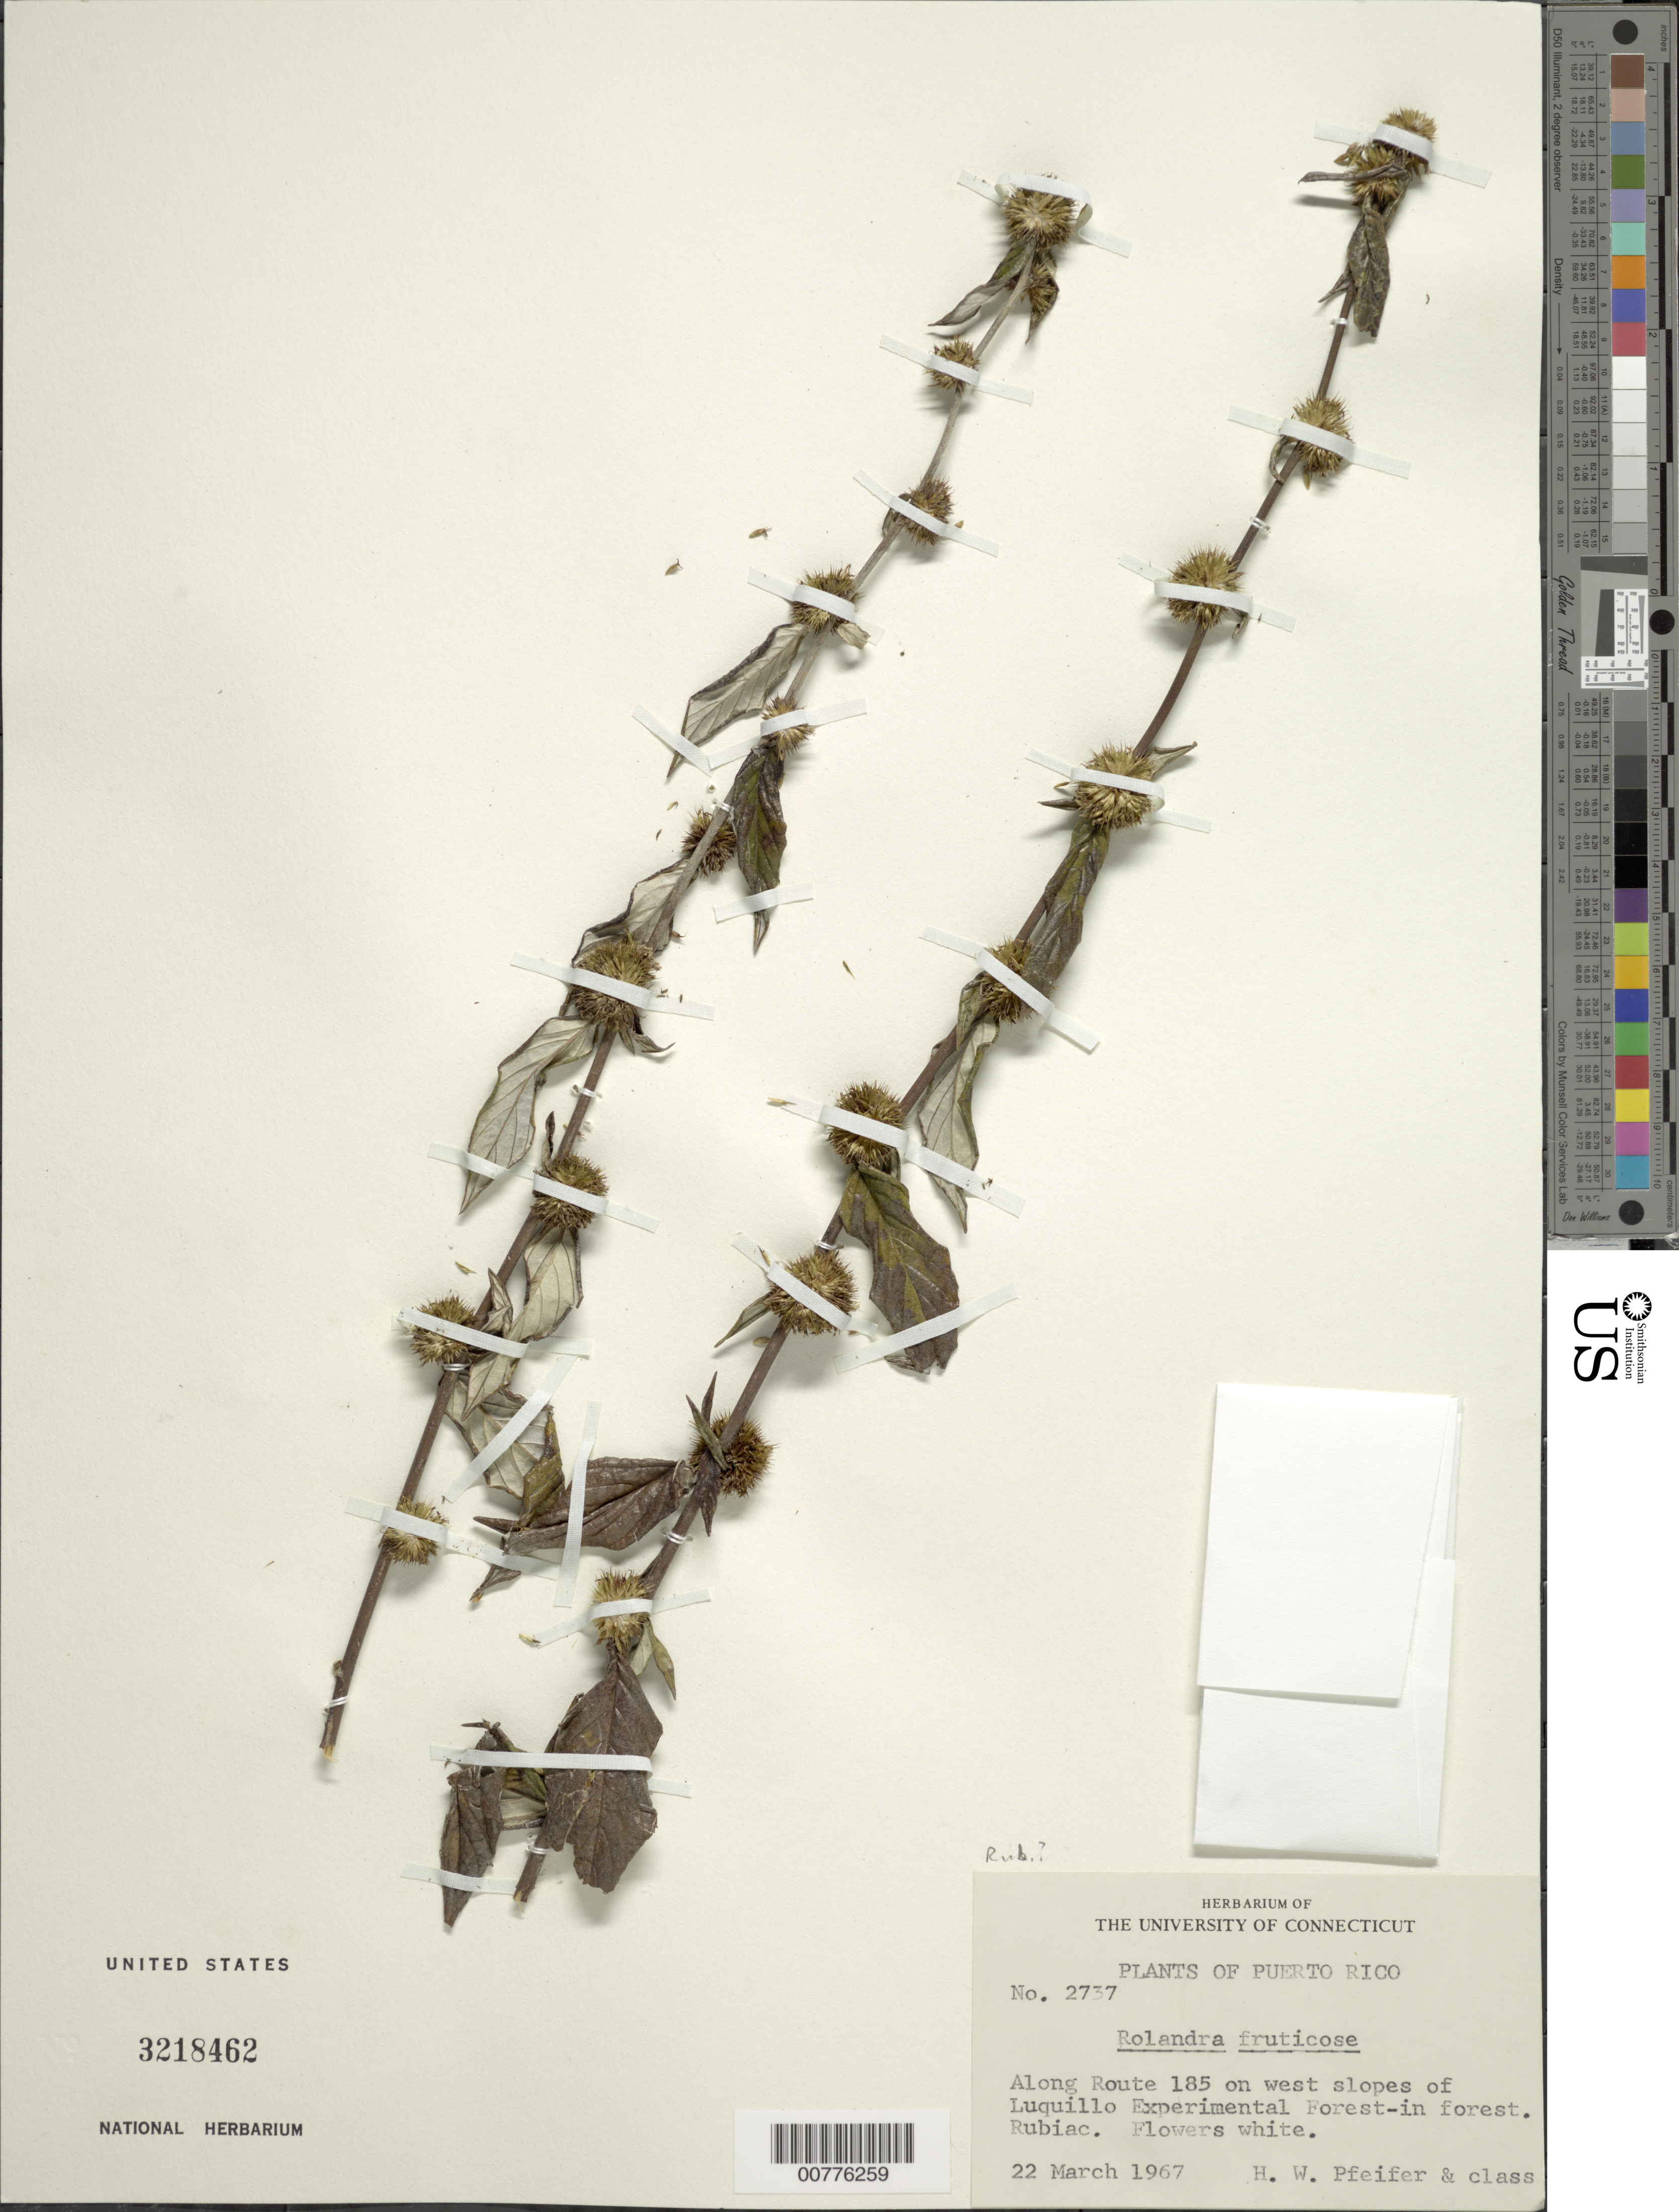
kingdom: Plantae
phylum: Tracheophyta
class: Magnoliopsida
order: Asterales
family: Asteraceae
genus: Rolandra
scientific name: Rolandra fruticosa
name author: (L.) Kuntze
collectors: H. W. Pfeifer & Class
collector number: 2737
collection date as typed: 22 Mar 1967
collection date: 1967-03-22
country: Puerto Rico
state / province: Luquillo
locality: Along rte 185 on west slopes of Luquillo Experimental Forest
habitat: Forest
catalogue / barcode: US 3218462